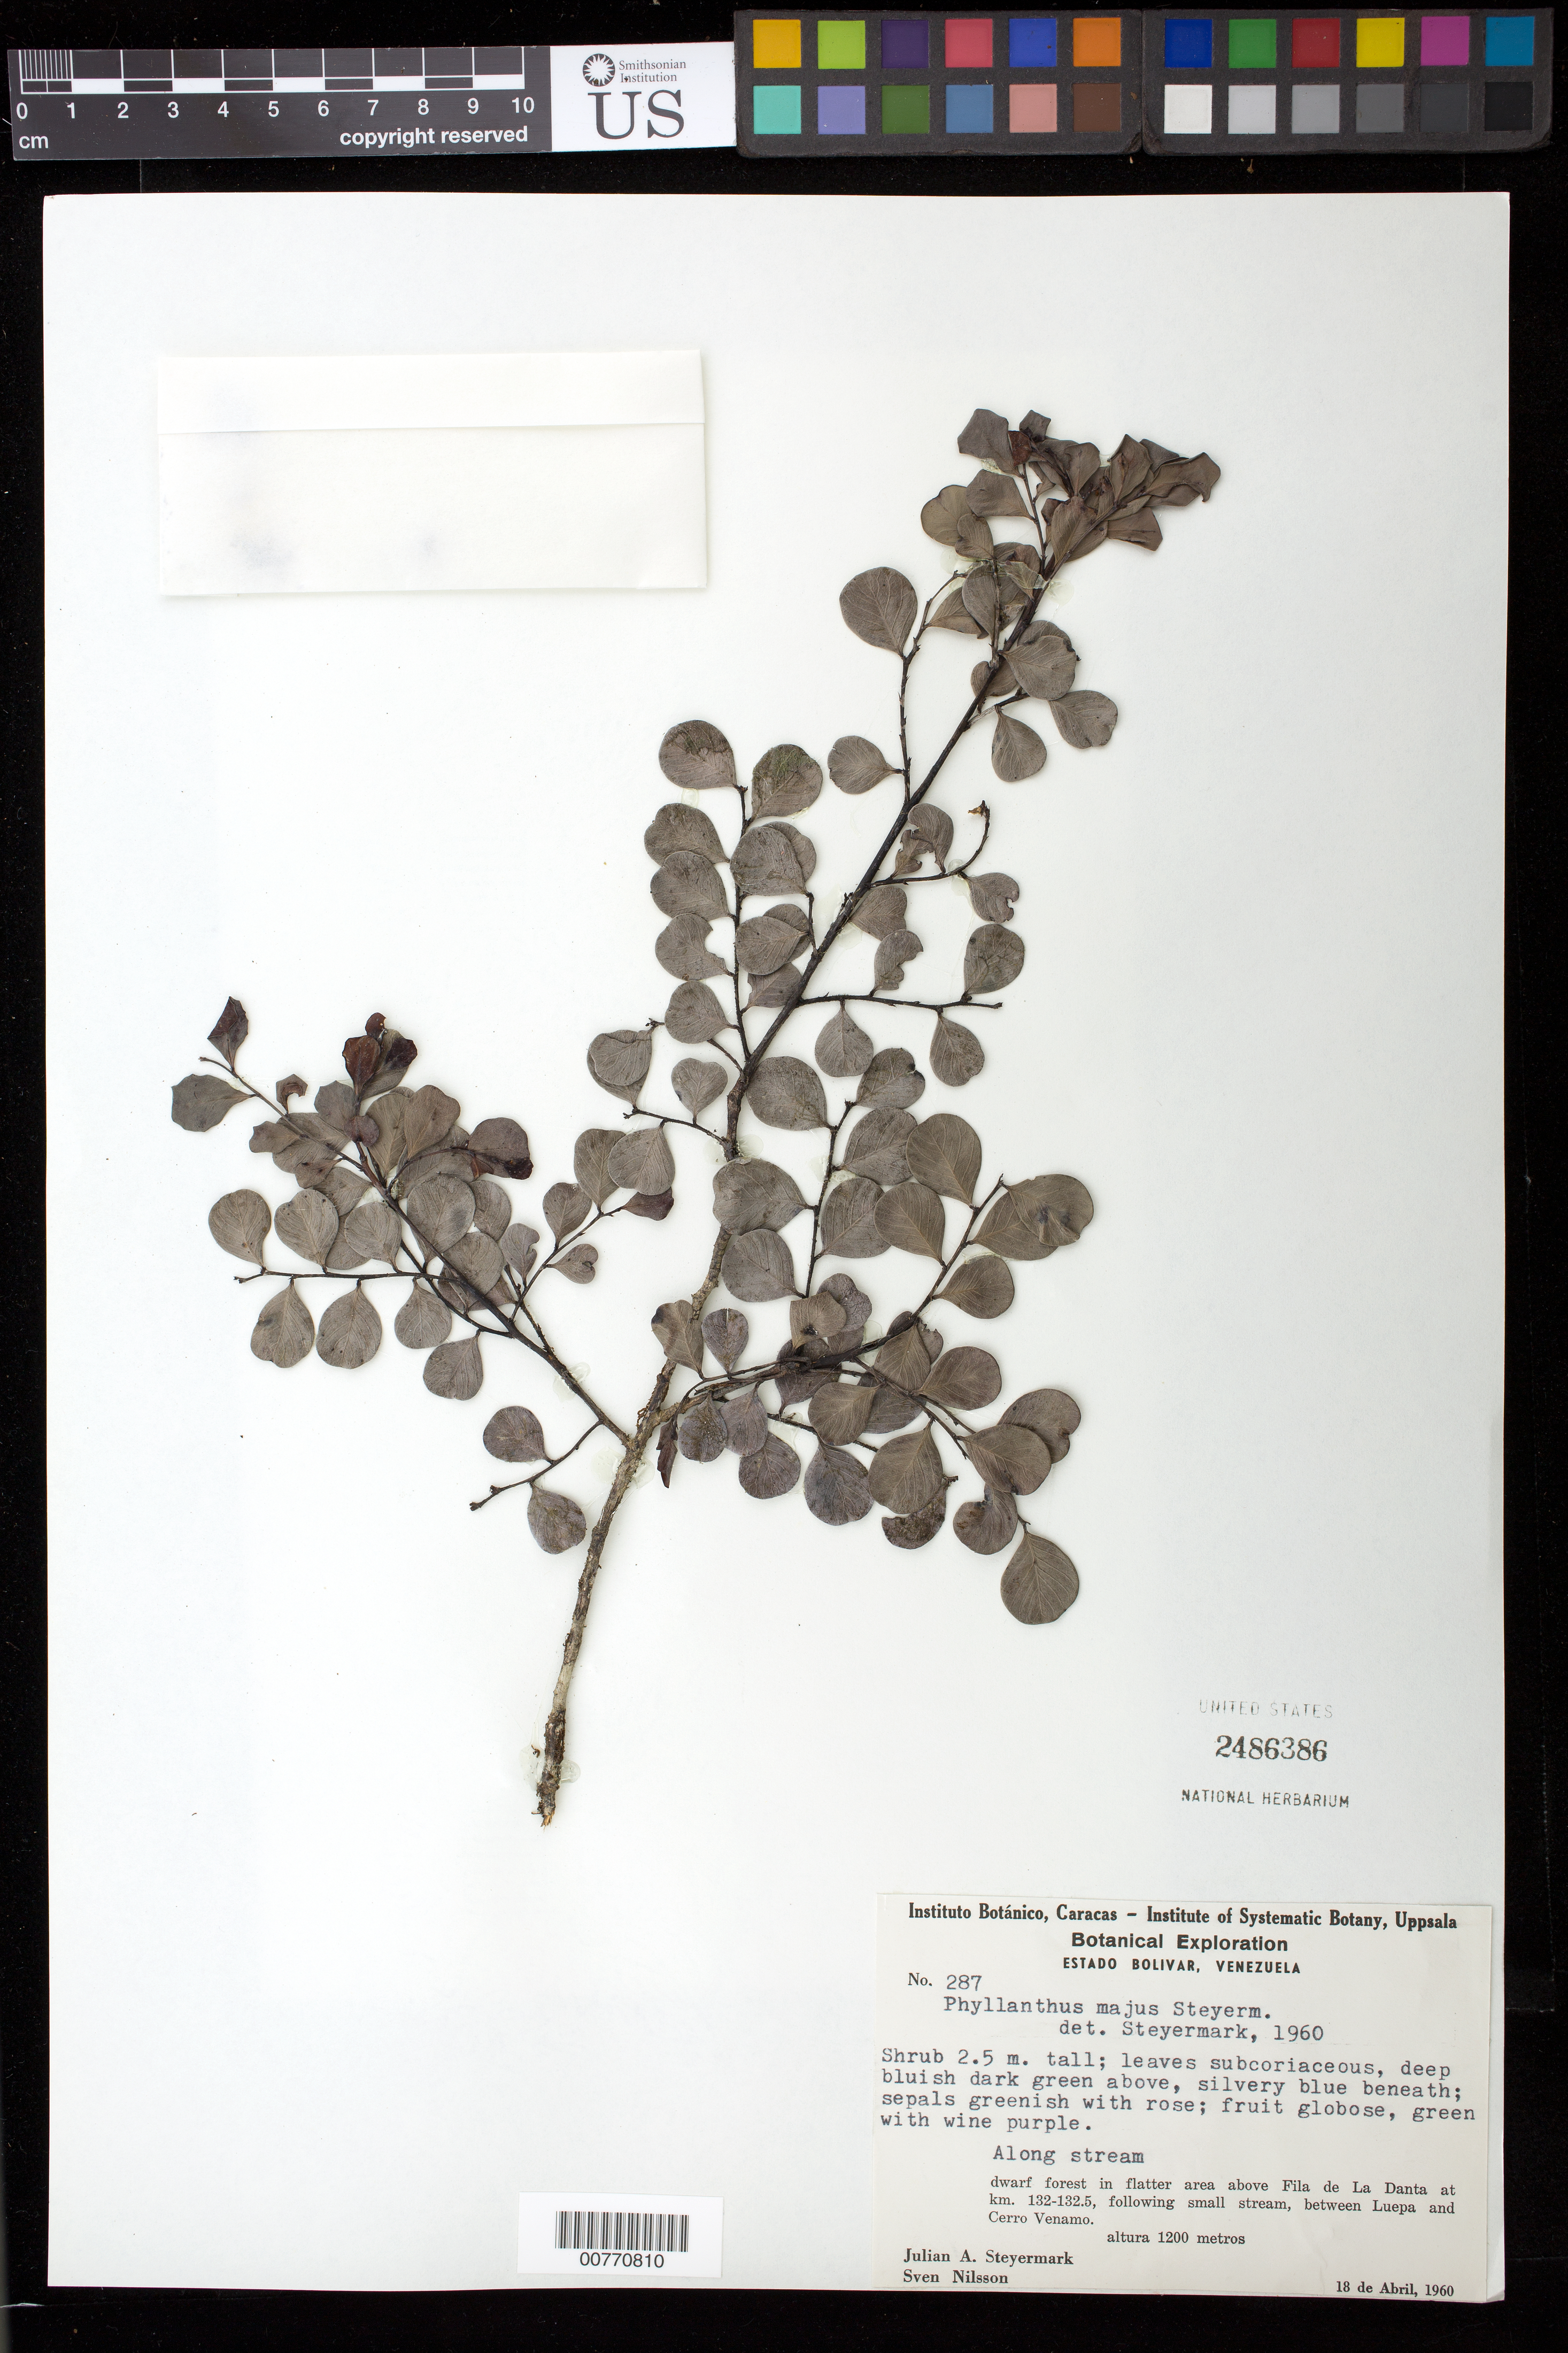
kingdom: Plantae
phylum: Tracheophyta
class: Magnoliopsida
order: Malpighiales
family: Phyllanthaceae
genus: Phyllanthus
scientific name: Phyllanthus majus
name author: Steyerm.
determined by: Steyermark, Julian A., (VEN)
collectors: J. Steyermark & S. Nilsson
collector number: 60 287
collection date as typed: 18-Apr-60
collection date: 1960-04-18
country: Venezuela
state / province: Bolívar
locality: Fila de La Danta, at km 132-132.5, between Luepa and Cerro Venamo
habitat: Stream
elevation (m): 1200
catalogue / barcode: US 2486386